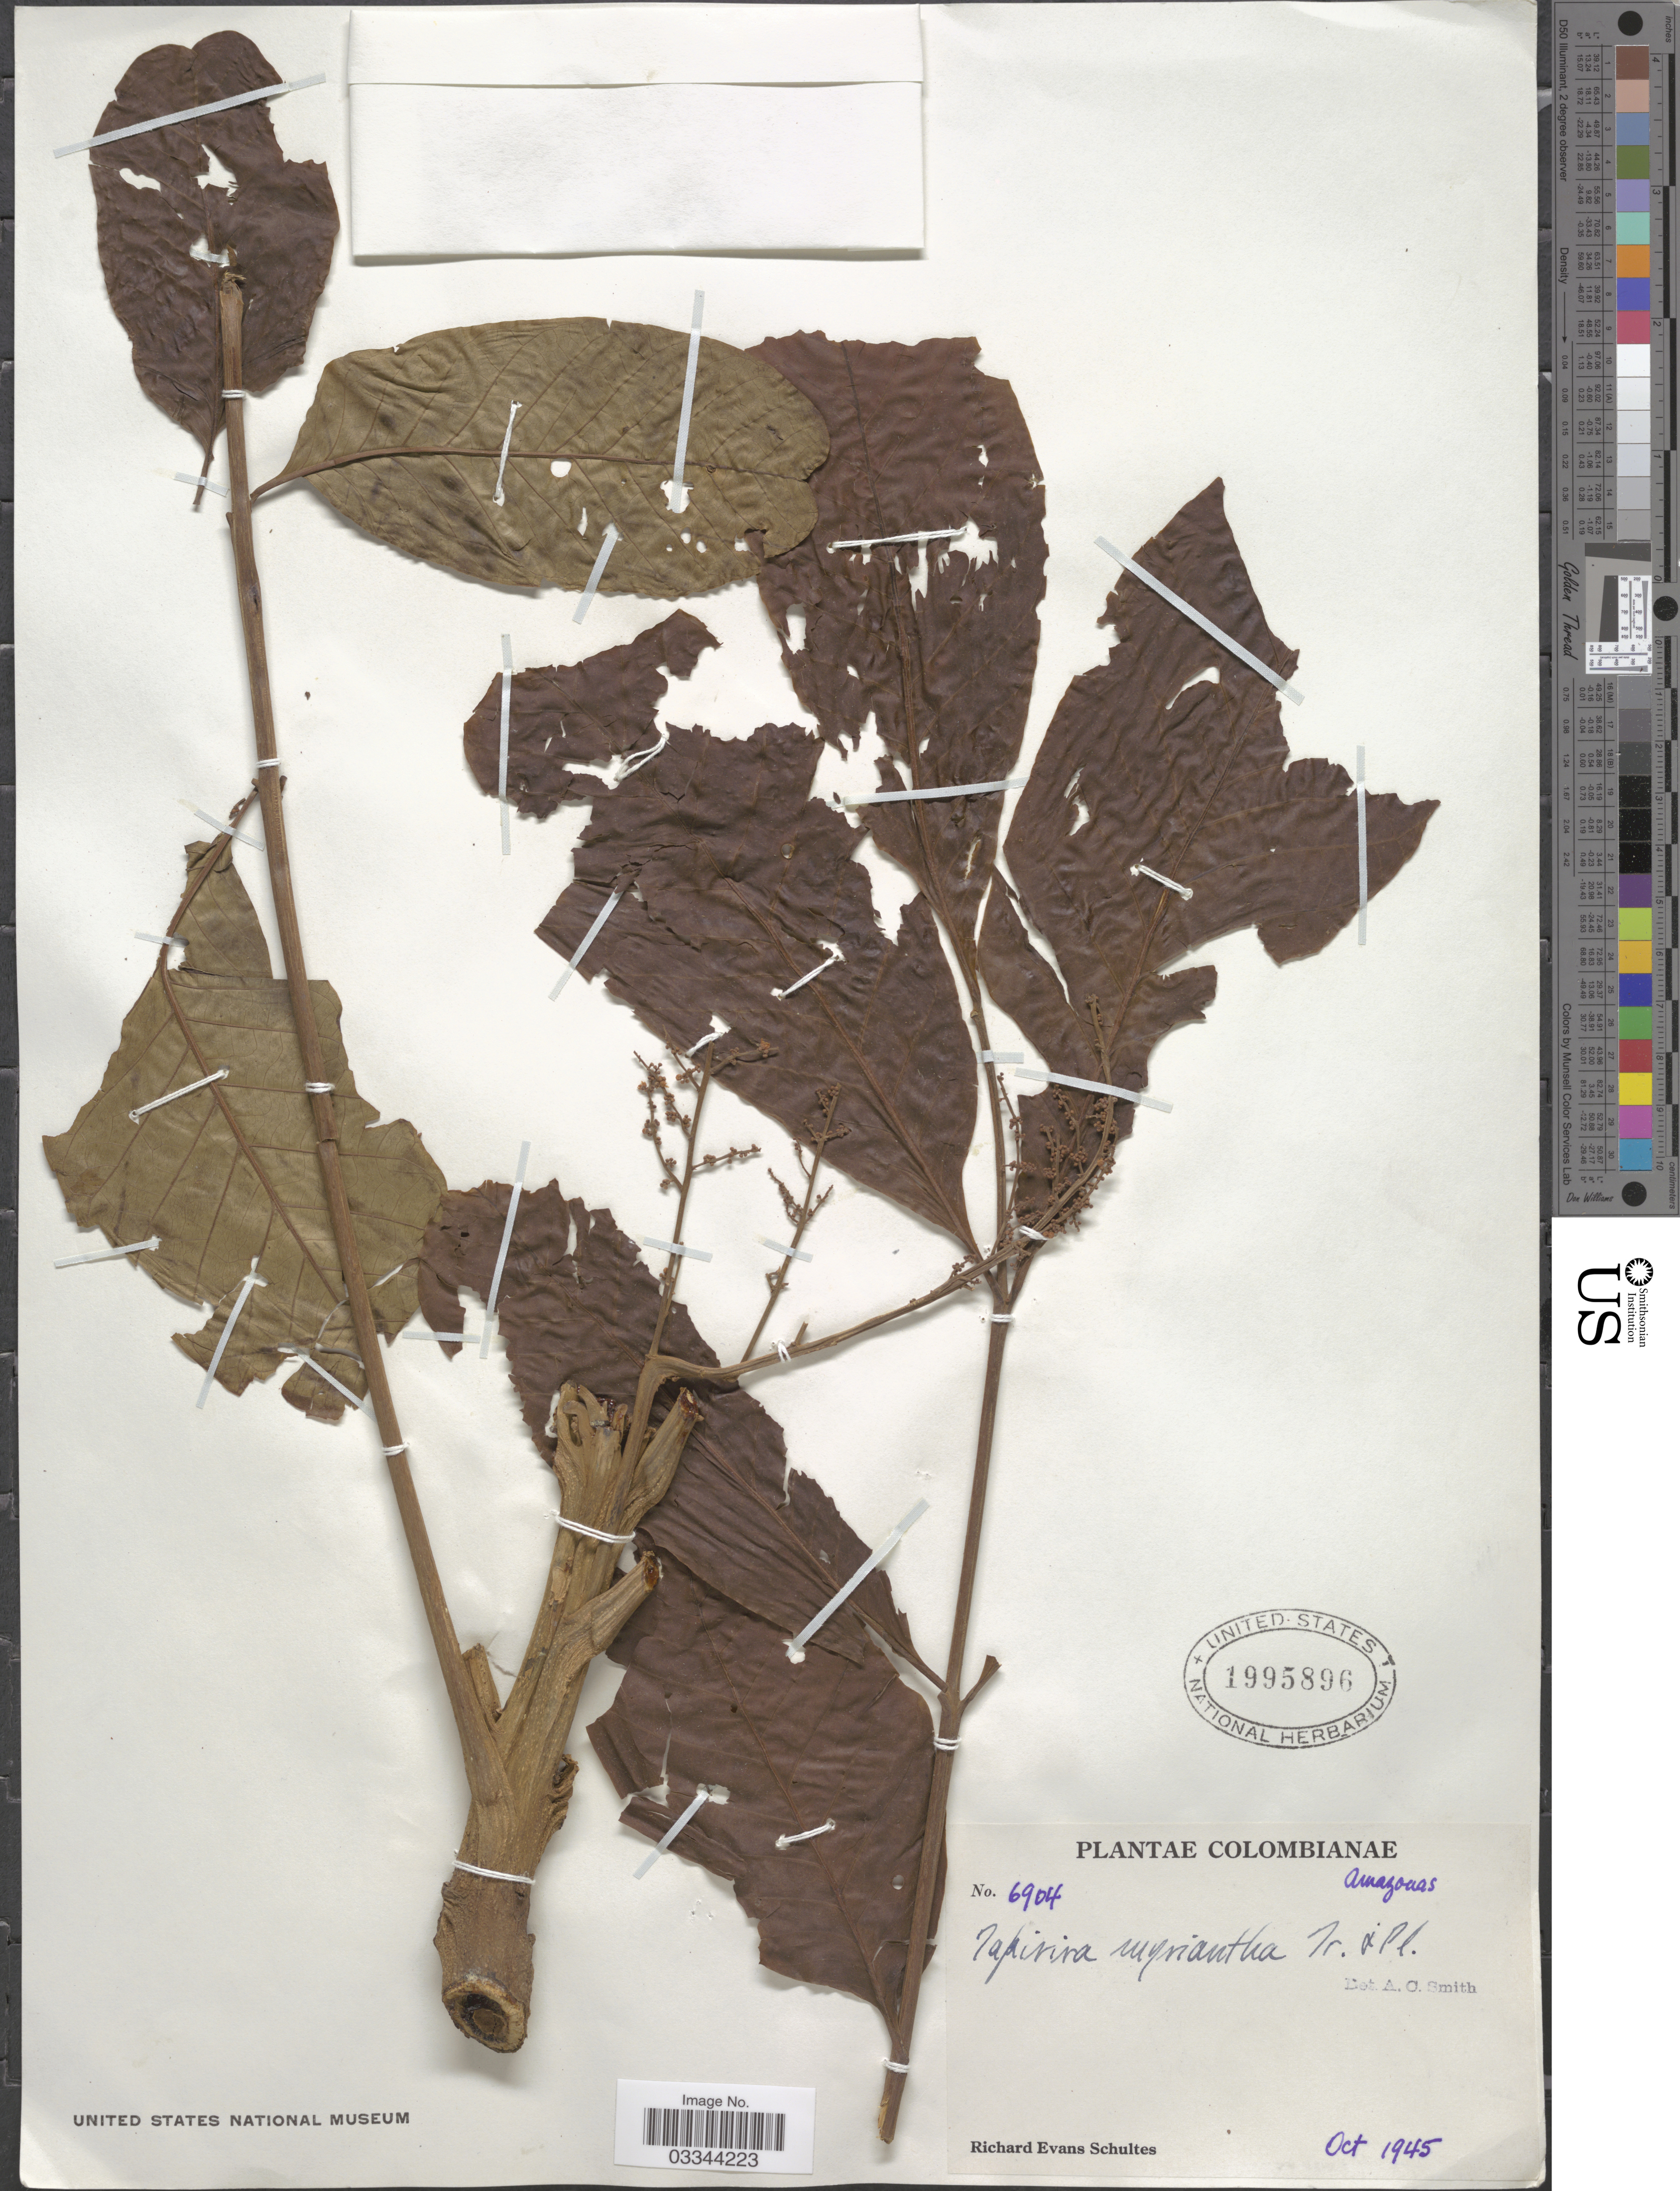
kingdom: Plantae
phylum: Tracheophyta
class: Magnoliopsida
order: Sapindales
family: Anacardiaceae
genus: Tapirira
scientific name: Tapirira myriantha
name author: Triana & Planch.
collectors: R. E. Schultes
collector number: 6904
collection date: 1945-10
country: Colombia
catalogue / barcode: US 1995896